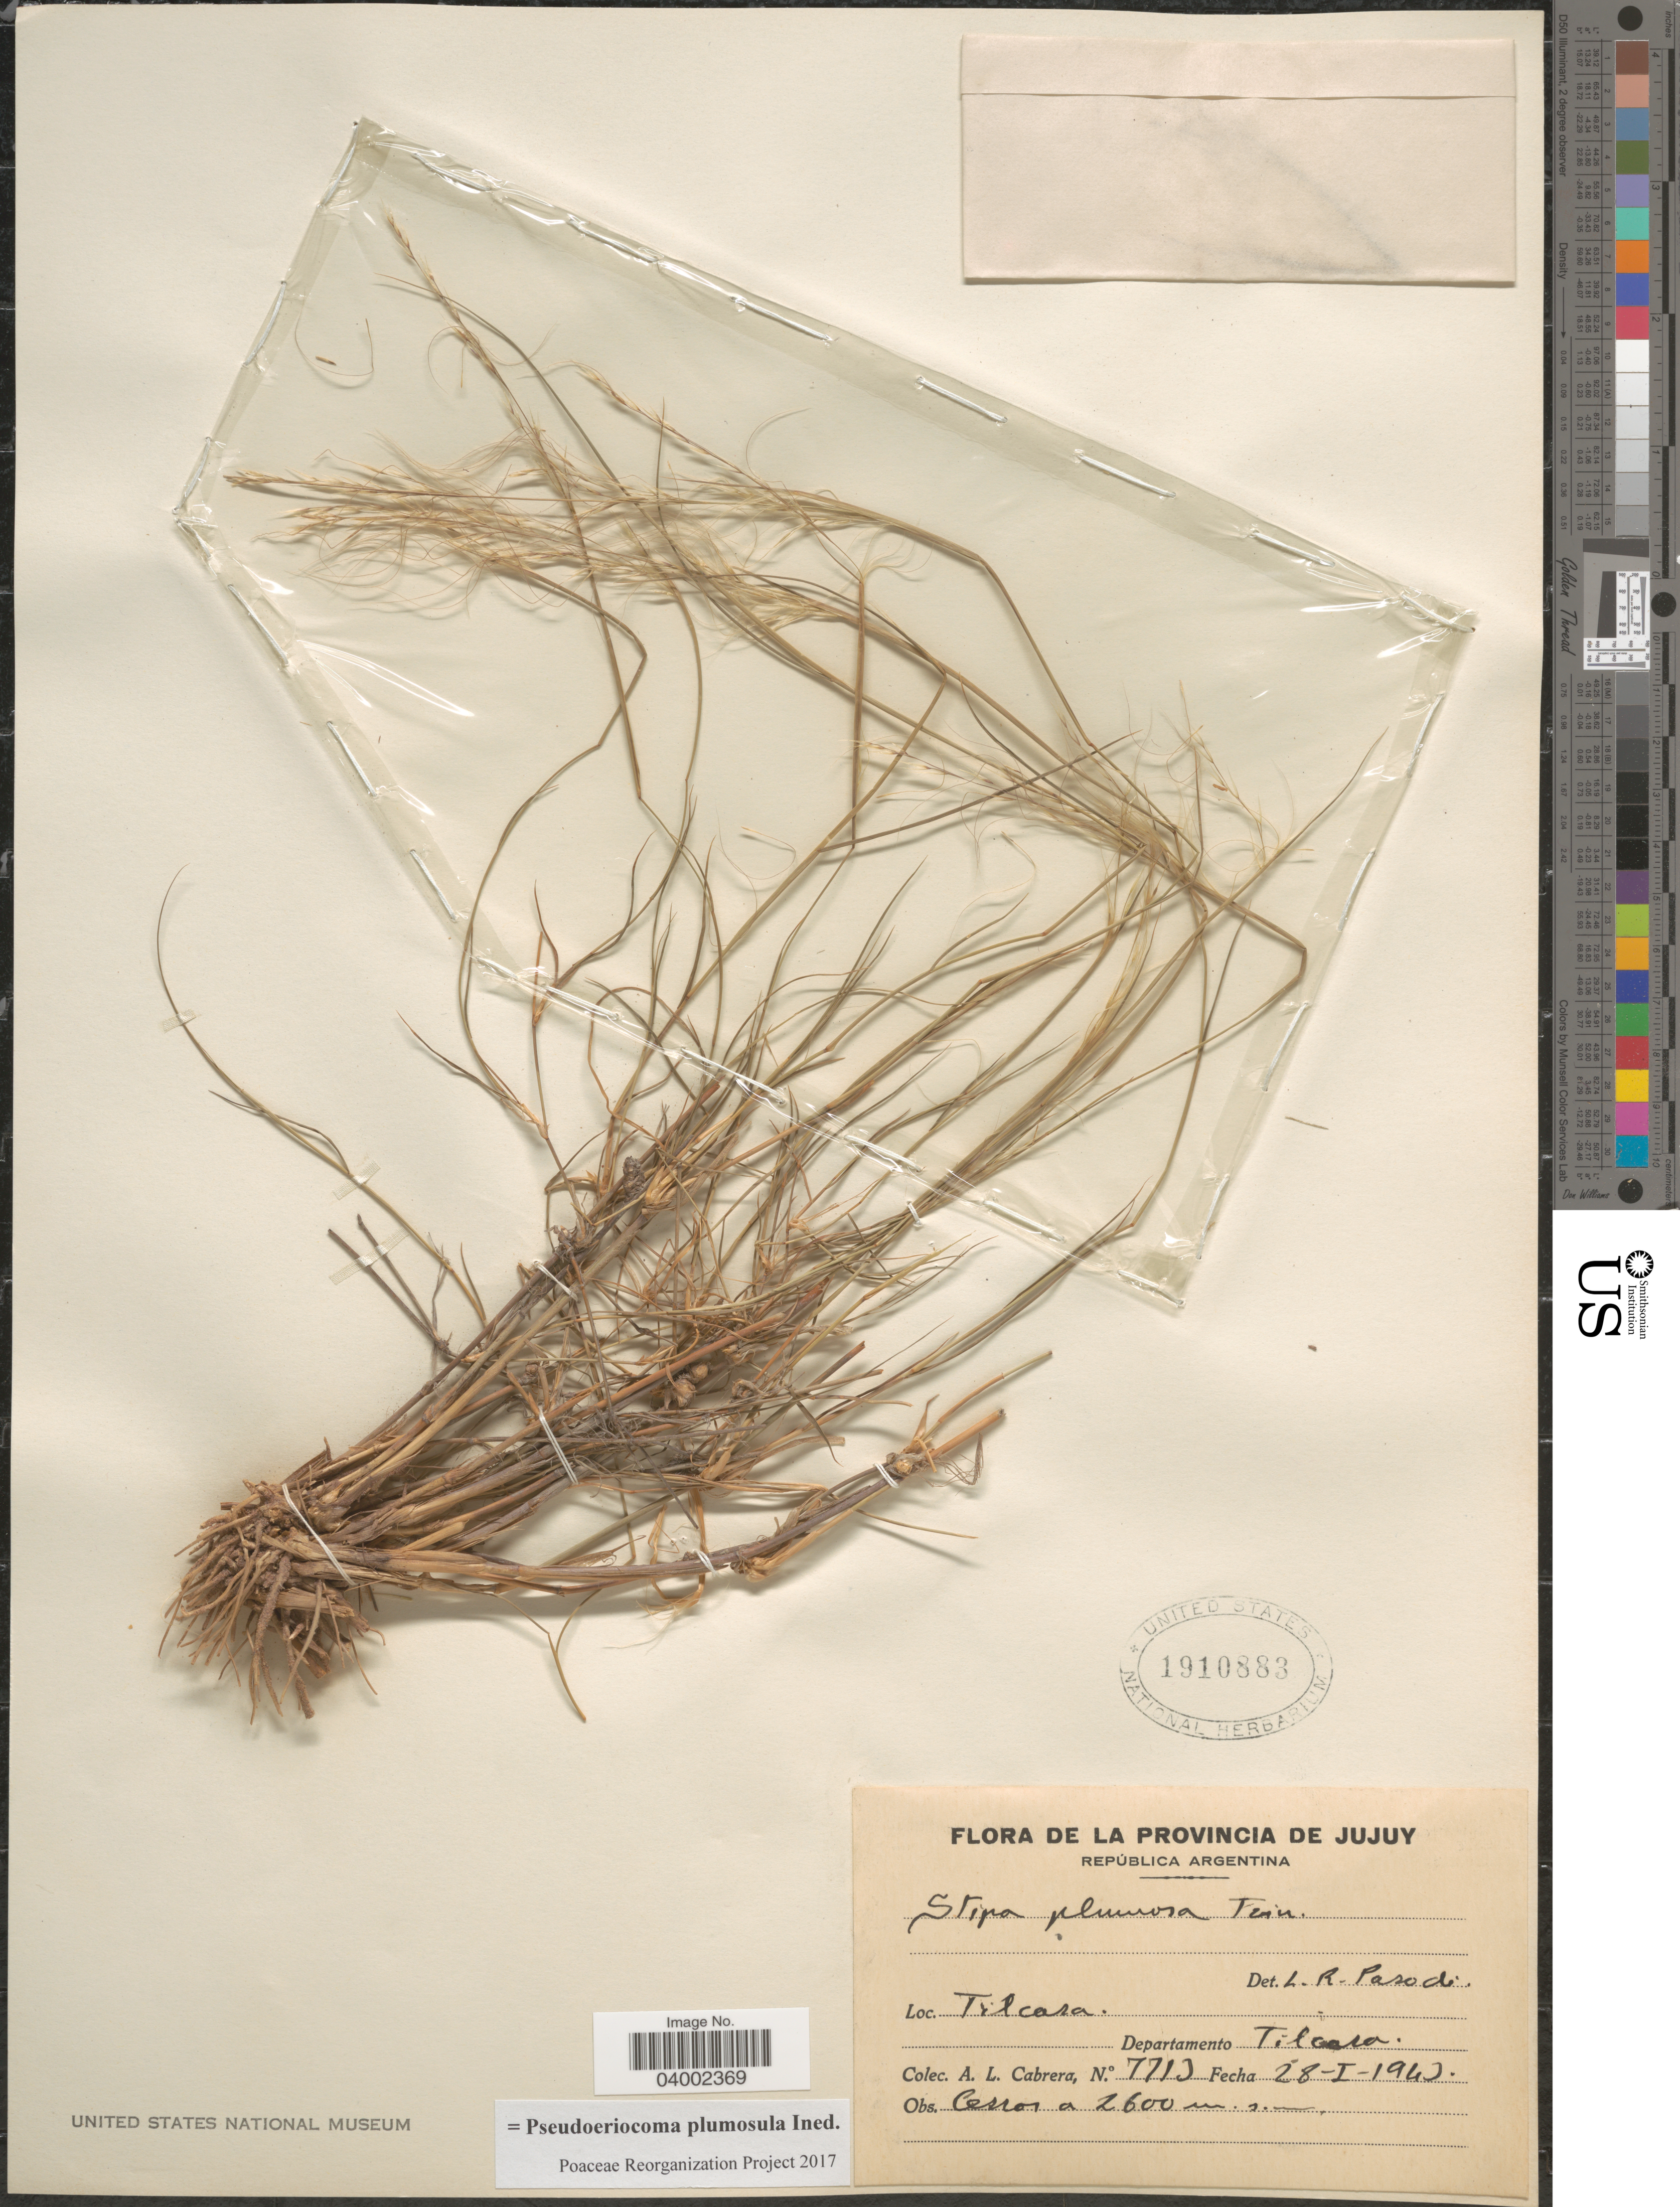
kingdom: Plantae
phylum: Tracheophyta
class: Liliopsida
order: Poales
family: Poaceae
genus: Pseudoeriocoma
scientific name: Pseudoeriocoma plumosula ined.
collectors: A. L. Cabrera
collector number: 7713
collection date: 1943-01-28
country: Argentina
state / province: Jujuy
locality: Tilcara. Departamento Tilcara.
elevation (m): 2600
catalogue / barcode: US 1910883